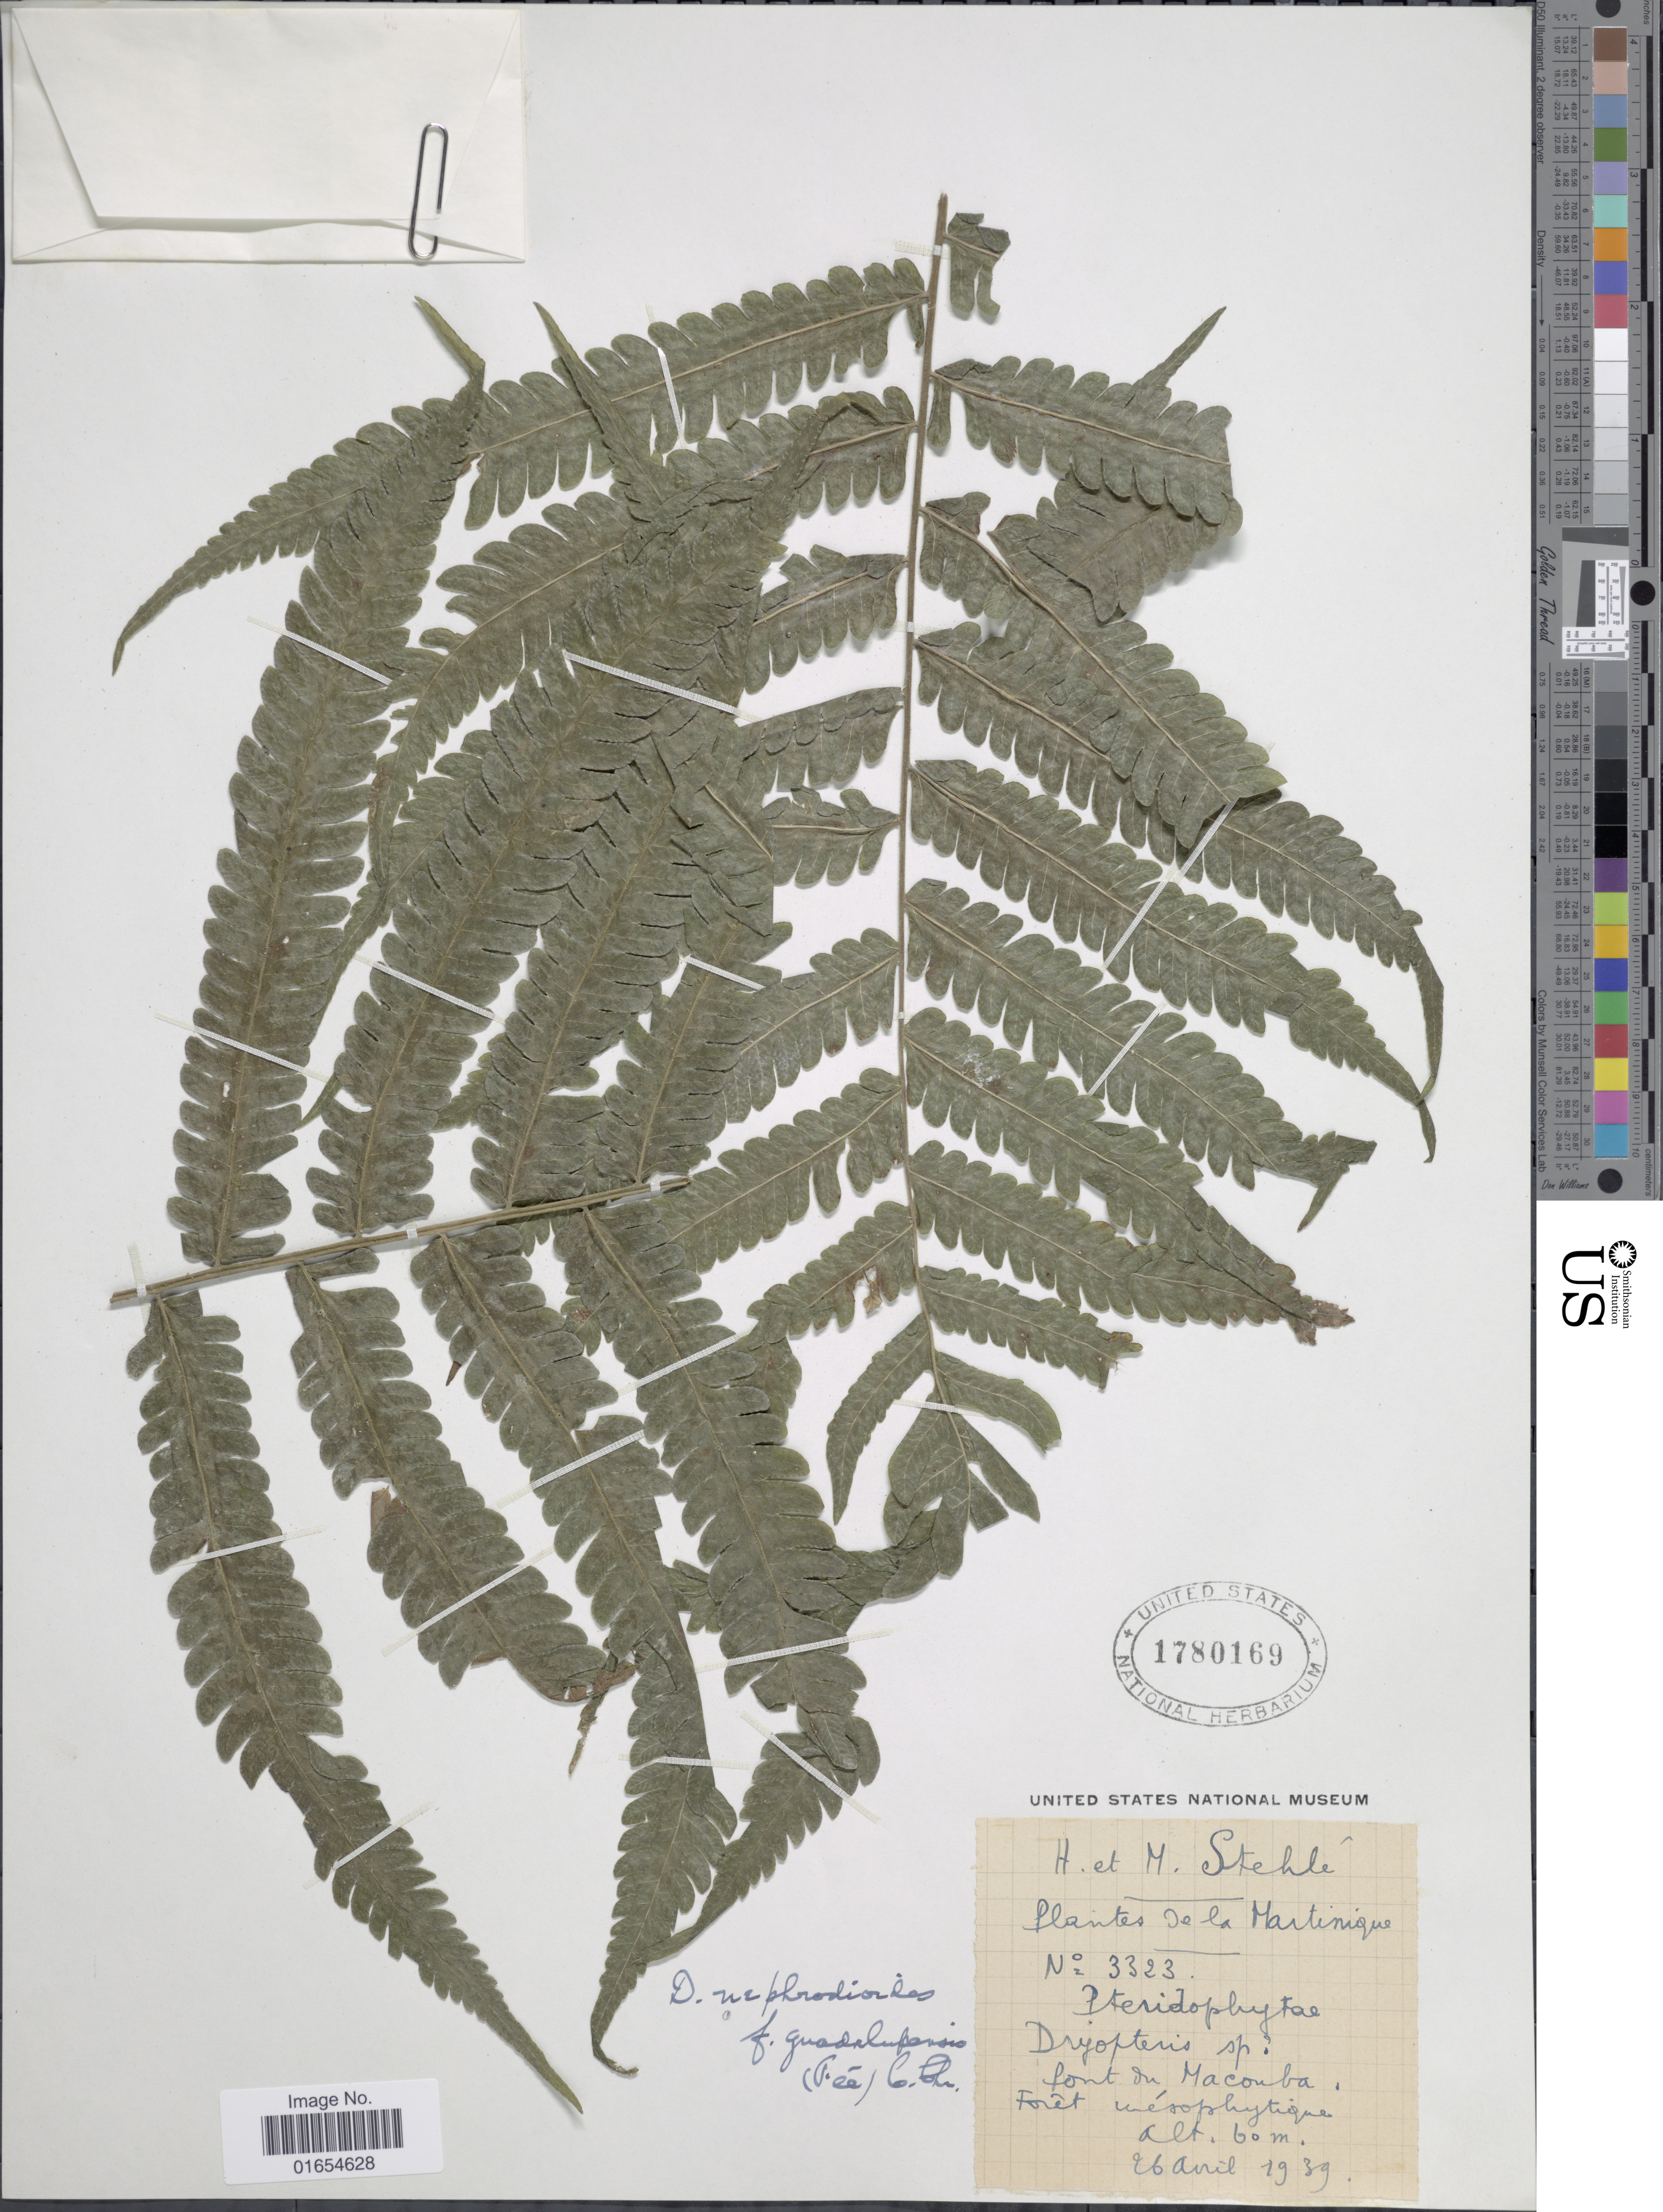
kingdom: Plantae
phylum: Tracheophyta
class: Polypodiopsida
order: Polypodiales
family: Thelypteridaceae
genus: Goniopteris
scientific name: Goniopteris nephrodioides (Klotzsch) comb. nov., ined 2015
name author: (Klotzsch)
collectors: H. Stehlé & M. Stehlé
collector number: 3323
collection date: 1939-04-26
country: Martinique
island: Martinique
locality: Macouba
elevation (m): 60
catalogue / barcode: US 1780169